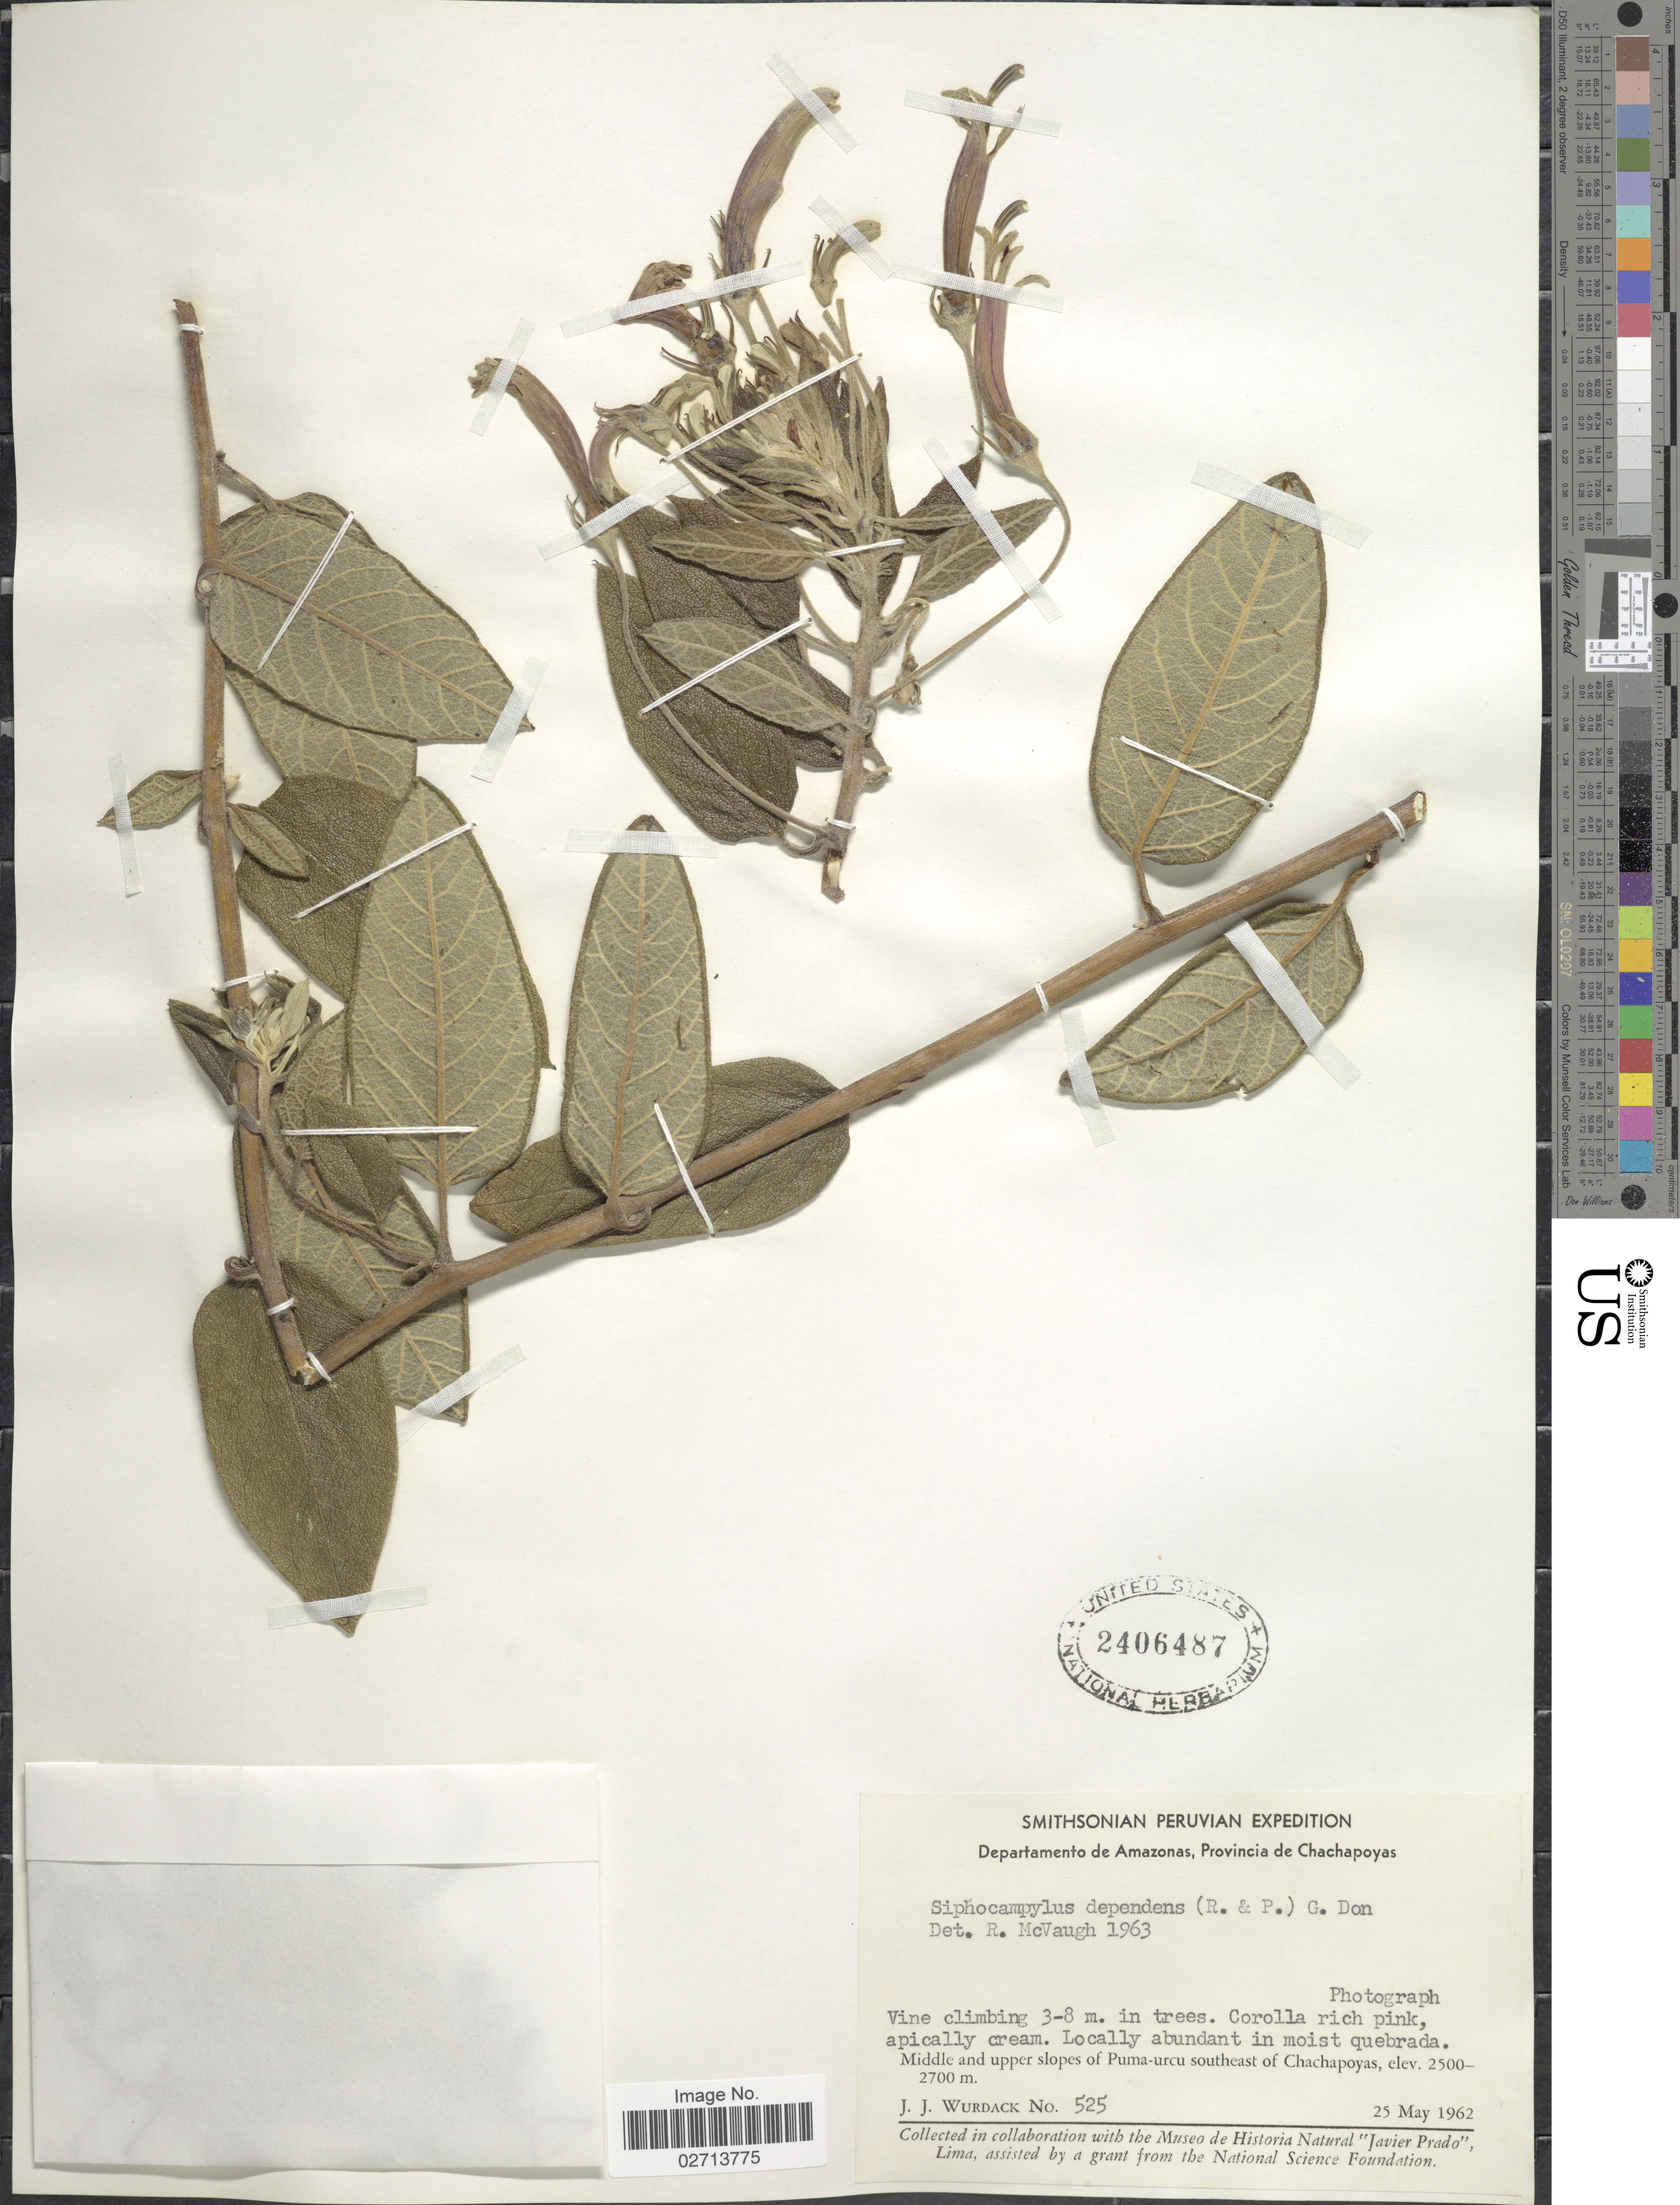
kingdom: Plantae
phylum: Tracheophyta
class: Magnoliopsida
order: Asterales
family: Campanulaceae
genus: Siphocampylus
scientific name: Siphocampylus dependens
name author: G. Don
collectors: J. J. Wurdack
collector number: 525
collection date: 1962-05-25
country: Peru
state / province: Amazonas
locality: Departamento de Amazonas, Provincia de Chachapoyas, Middle and upper slopes of Puma-urcu southeast of Chachapoyas.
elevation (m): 2500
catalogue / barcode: US 2406487